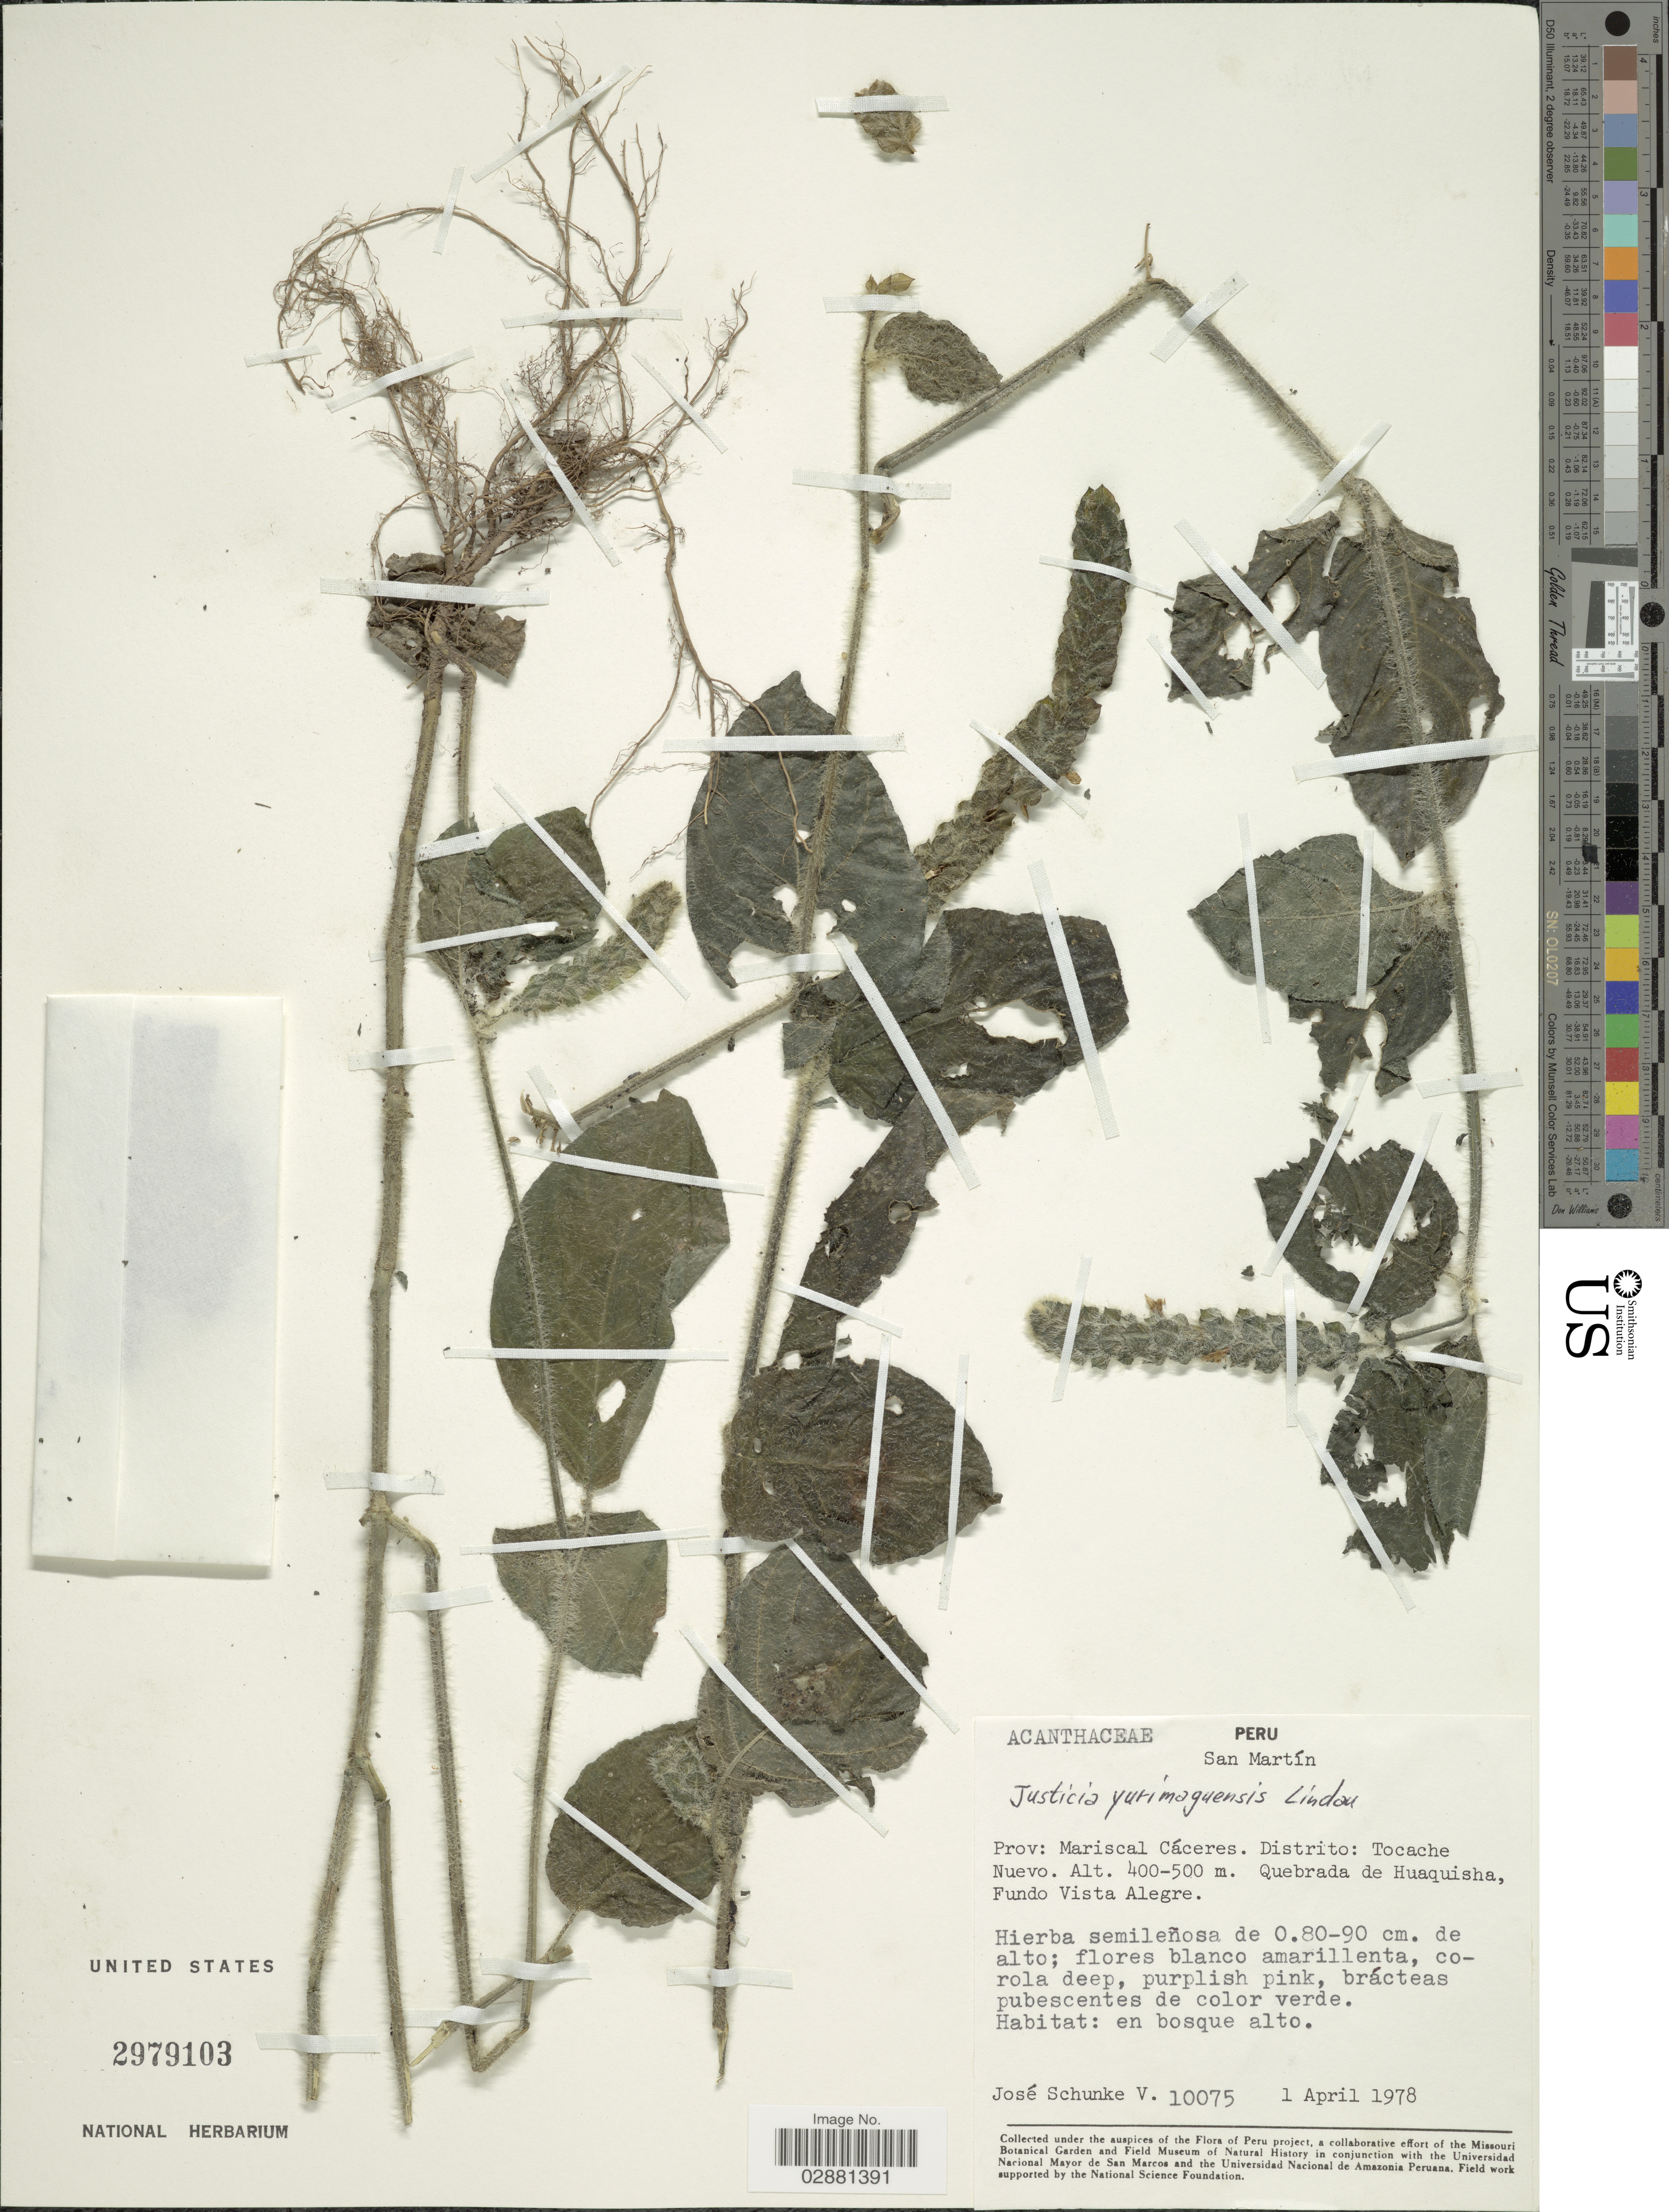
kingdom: Plantae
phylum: Tracheophyta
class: Magnoliopsida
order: Lamiales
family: Acanthaceae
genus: Justicia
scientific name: Justicia yurimaguensis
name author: Lindau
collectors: J. Schunke Vigo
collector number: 10075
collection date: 1978-04-01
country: Peru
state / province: San Martín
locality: Prov.: Mariscal Cáceres, Distrito: Tocache Nuevo, Quebrada de Huaquisha, Fundo Vista Alegre.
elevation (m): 400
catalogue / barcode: US 2979103